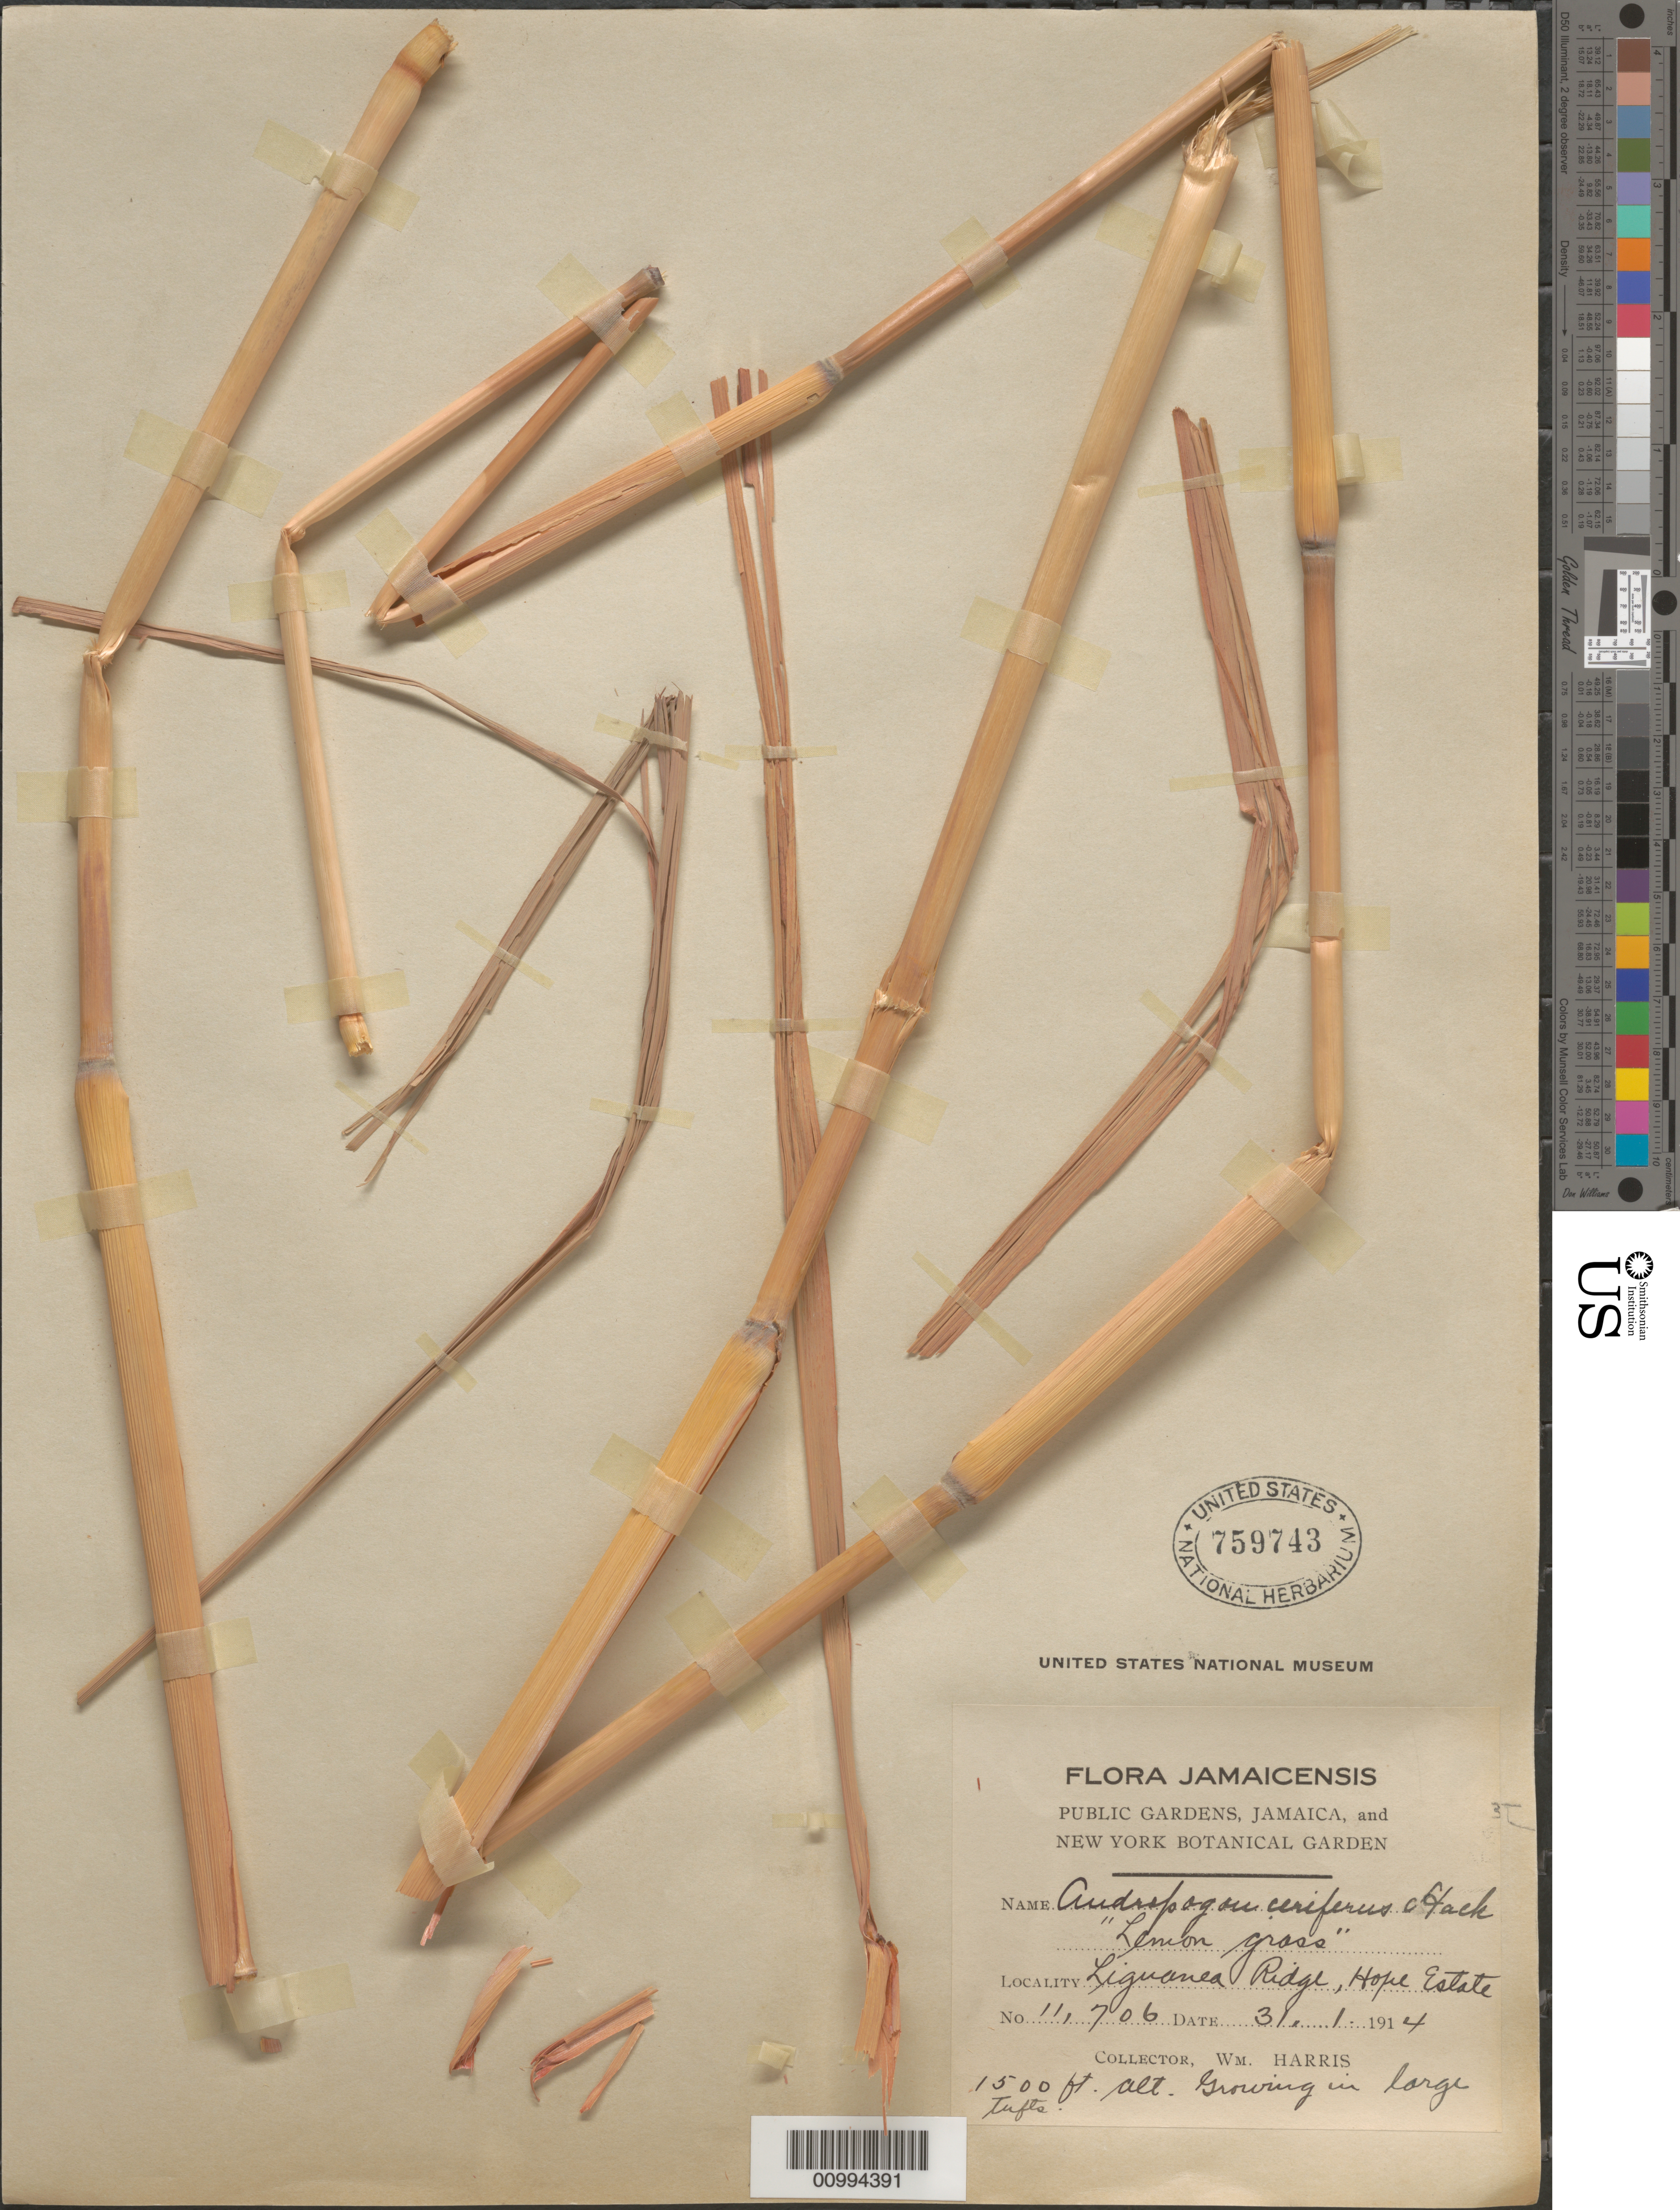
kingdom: Plantae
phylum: Tracheophyta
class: Liliopsida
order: Poales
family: Poaceae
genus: Cymbopogon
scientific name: Cymbopogon citratus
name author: (DC.) Stapf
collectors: W. H. Harris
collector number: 11706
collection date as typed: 31 Jan 1914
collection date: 1914-01-31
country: Jamaica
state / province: Kingston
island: Jamaica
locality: Liguanea Ridge, Hope Estate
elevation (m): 457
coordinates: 0 N, 0 E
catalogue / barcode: US 759743